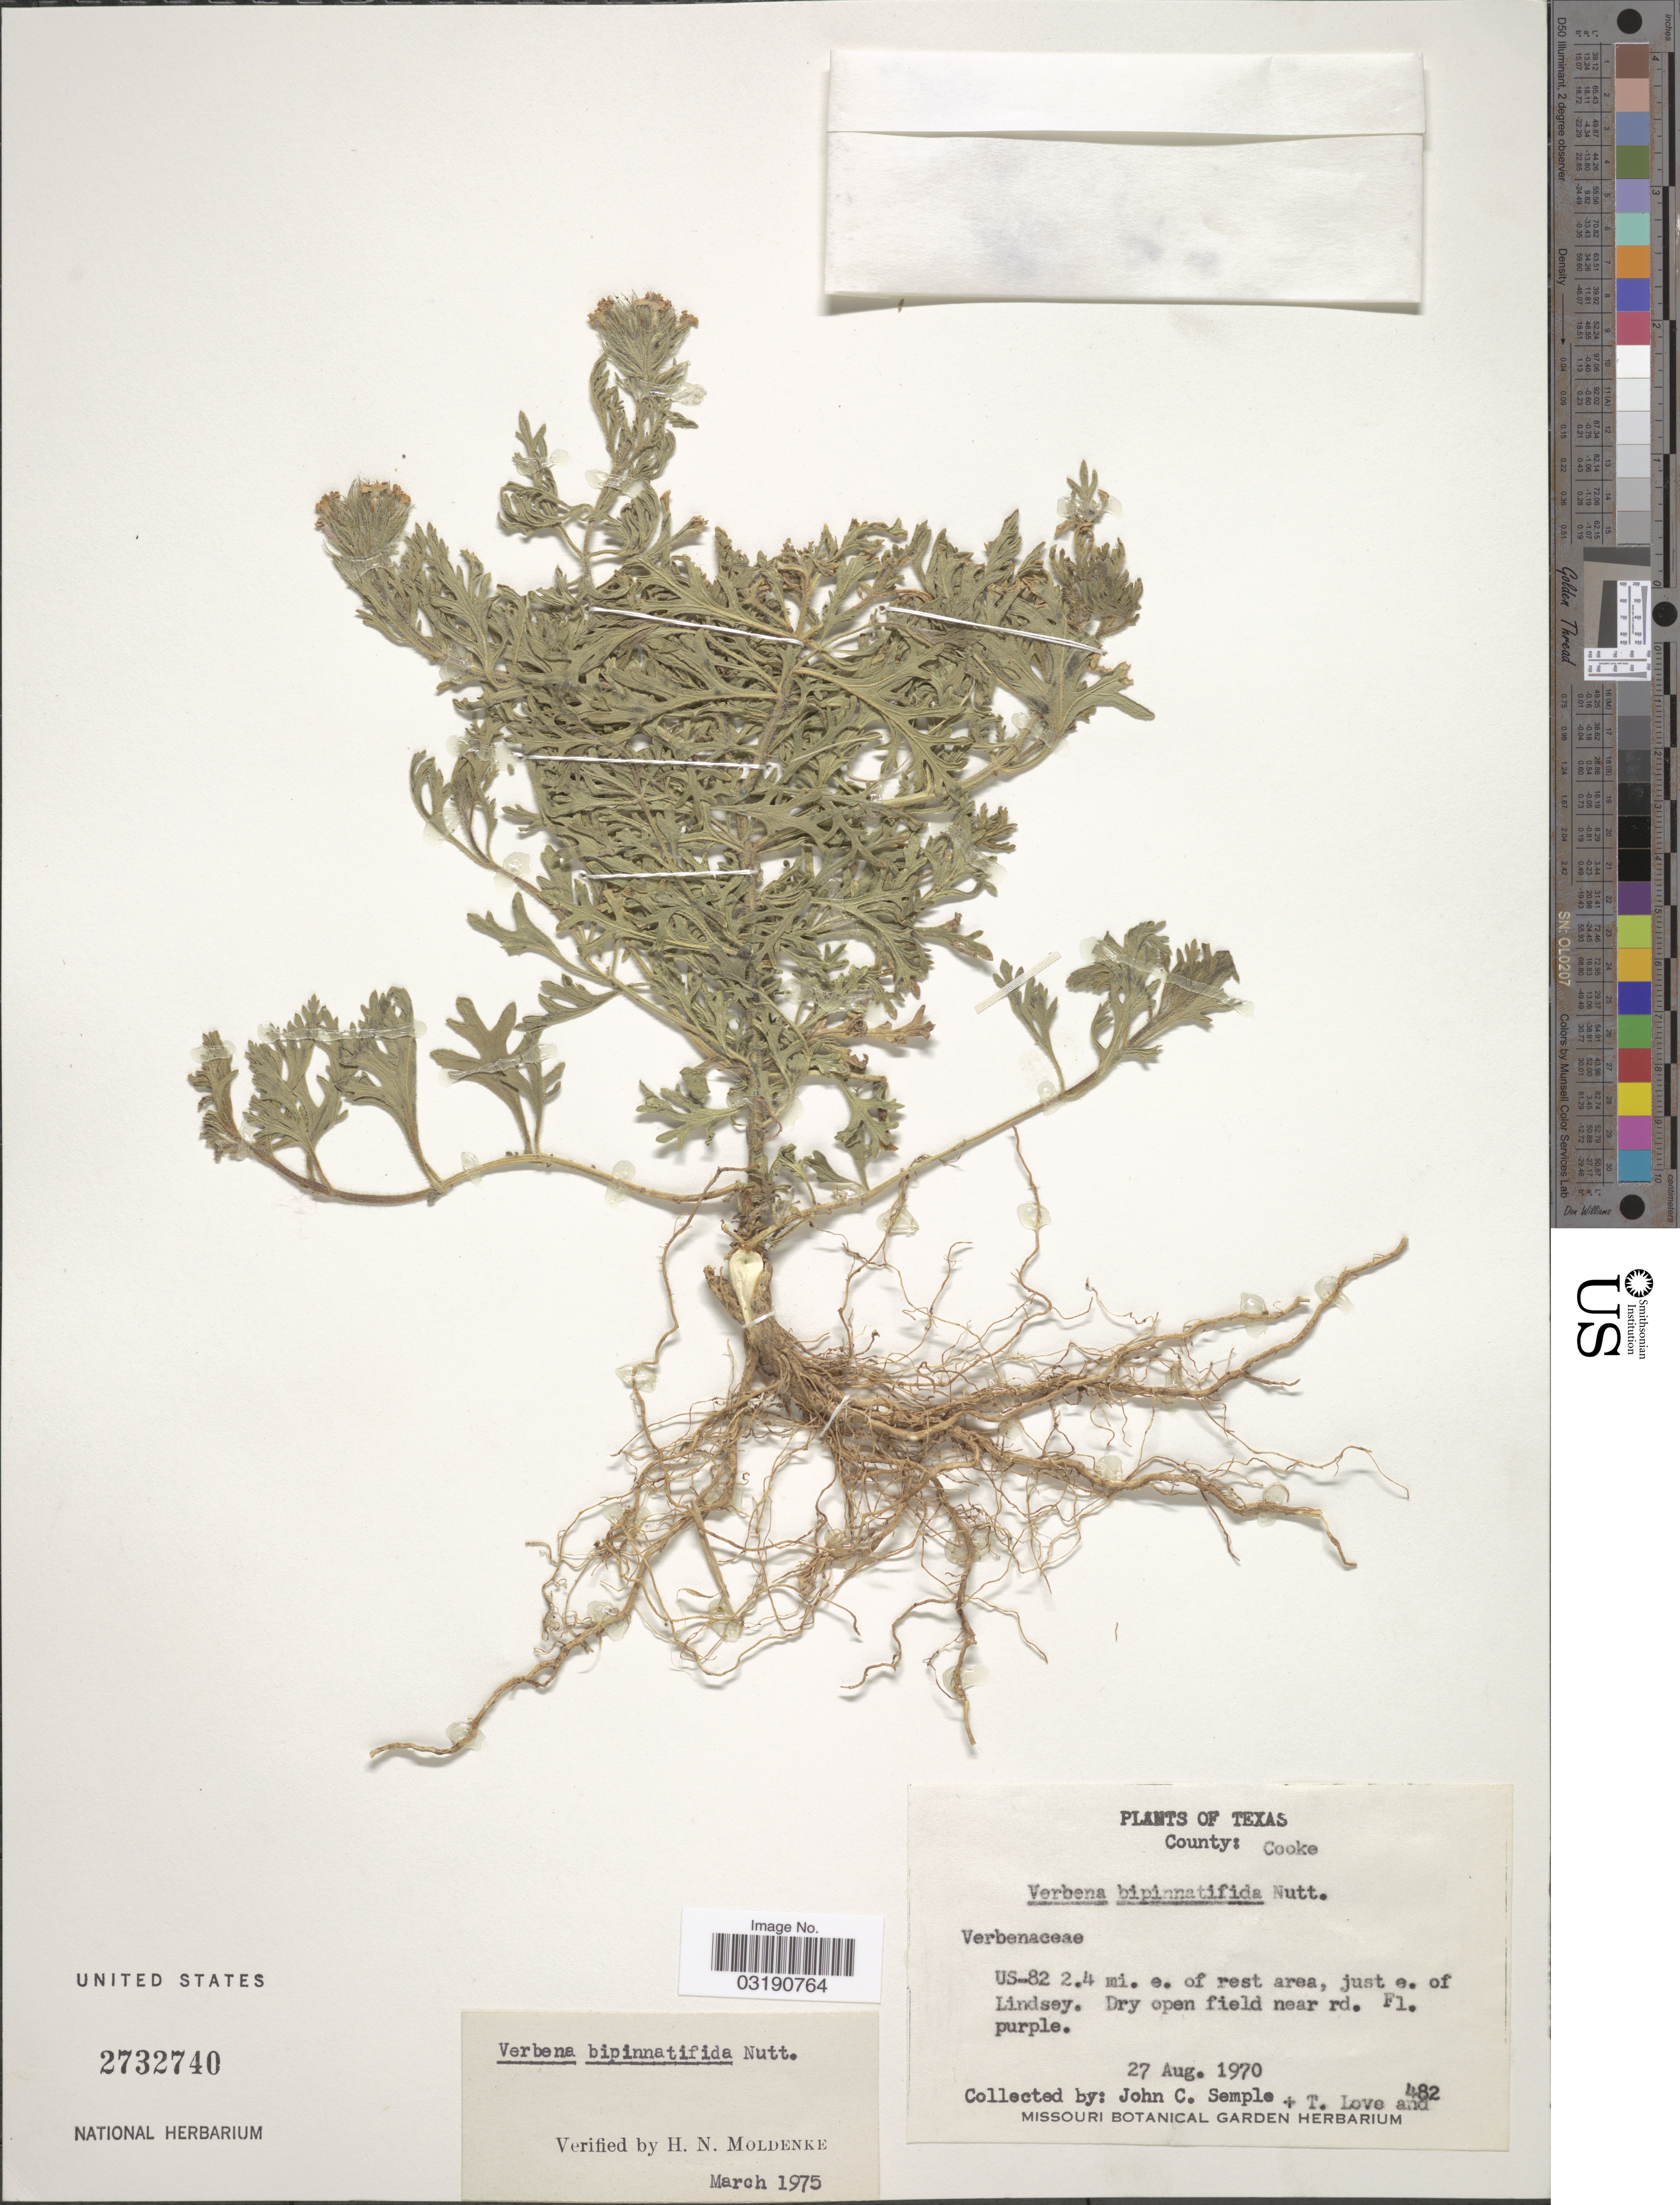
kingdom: Plantae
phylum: Tracheophyta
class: Magnoliopsida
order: Lamiales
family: Verbenaceae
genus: Verbena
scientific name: Verbena bipinnatifida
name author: (Schauer) Nutt.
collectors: J. C. Semple & T. Love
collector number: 482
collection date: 1970-08-27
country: United States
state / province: Texas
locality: County: Cooke. US-82 2.4 mi. e. of rest area, just e. of Lindsey.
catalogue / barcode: US 2732740